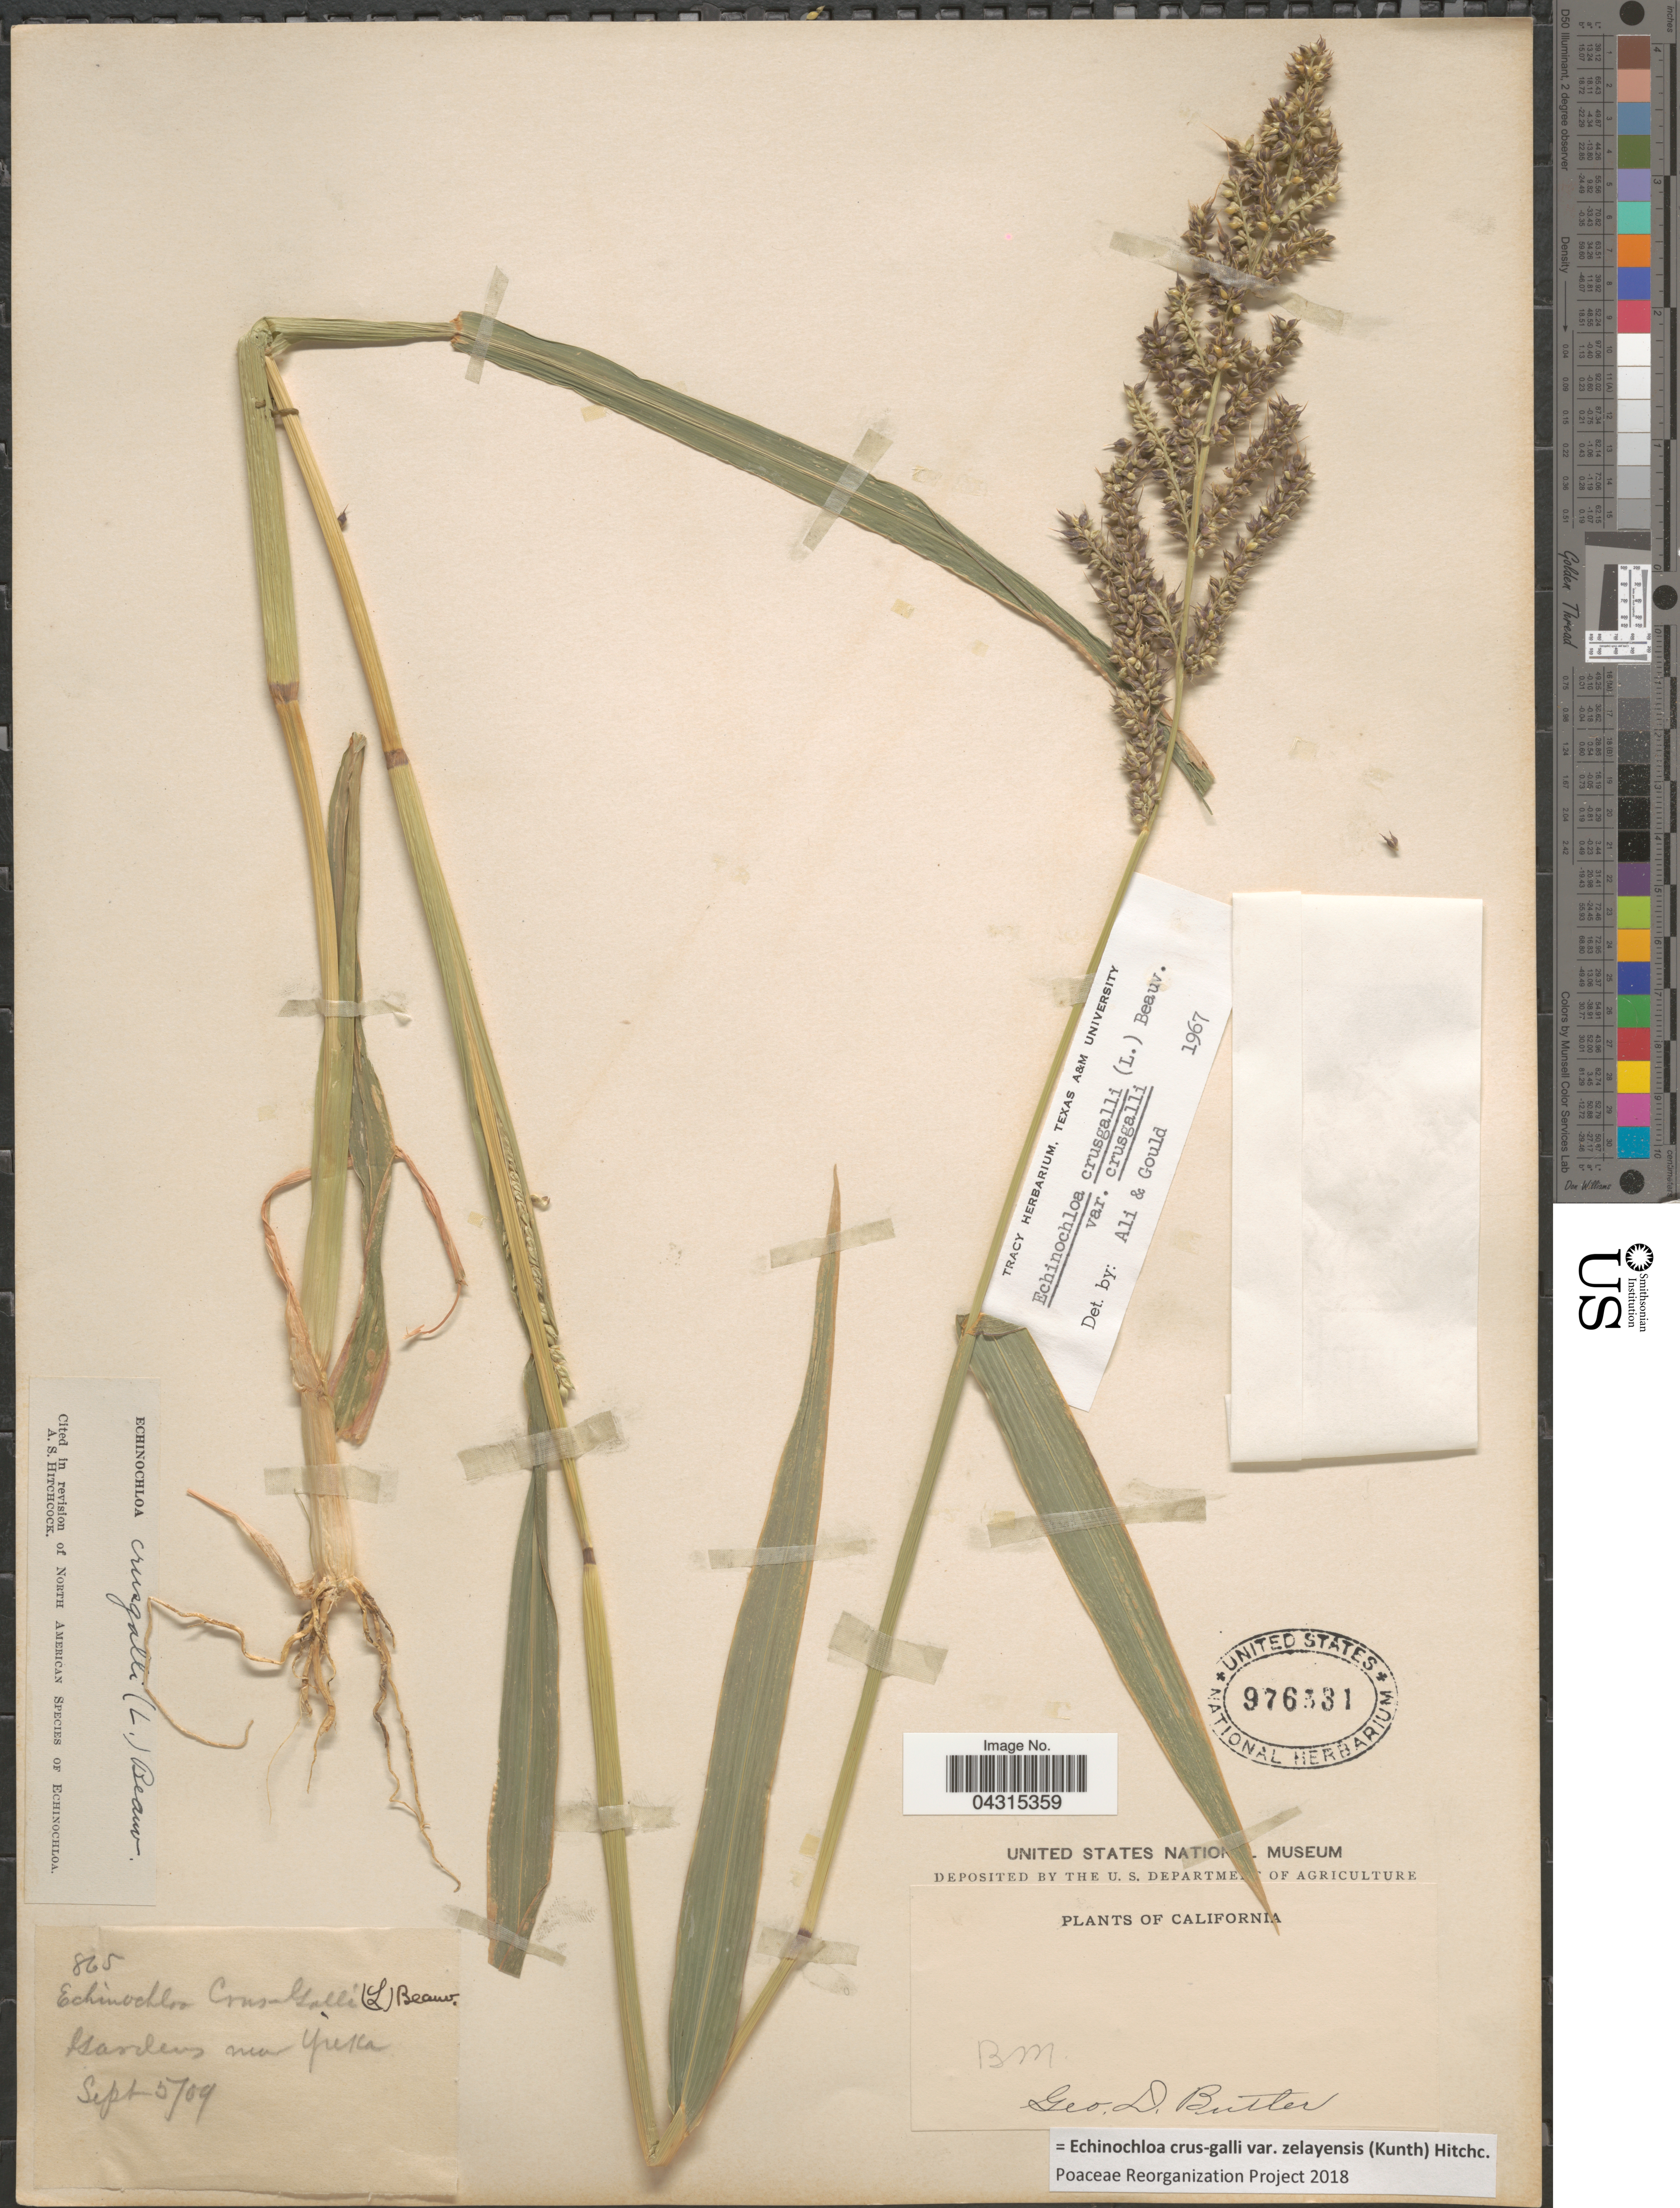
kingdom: Plantae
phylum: Tracheophyta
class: Liliopsida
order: Poales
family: Poaceae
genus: Echinochloa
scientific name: Echinochloa crus-galli var. zelayensis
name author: (Kunth) Hitchc.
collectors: G. D. Butler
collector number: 865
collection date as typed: Transcribed d/m/y: 5/9/9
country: United States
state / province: California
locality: Gardens near Yreka.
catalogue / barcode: US 976531